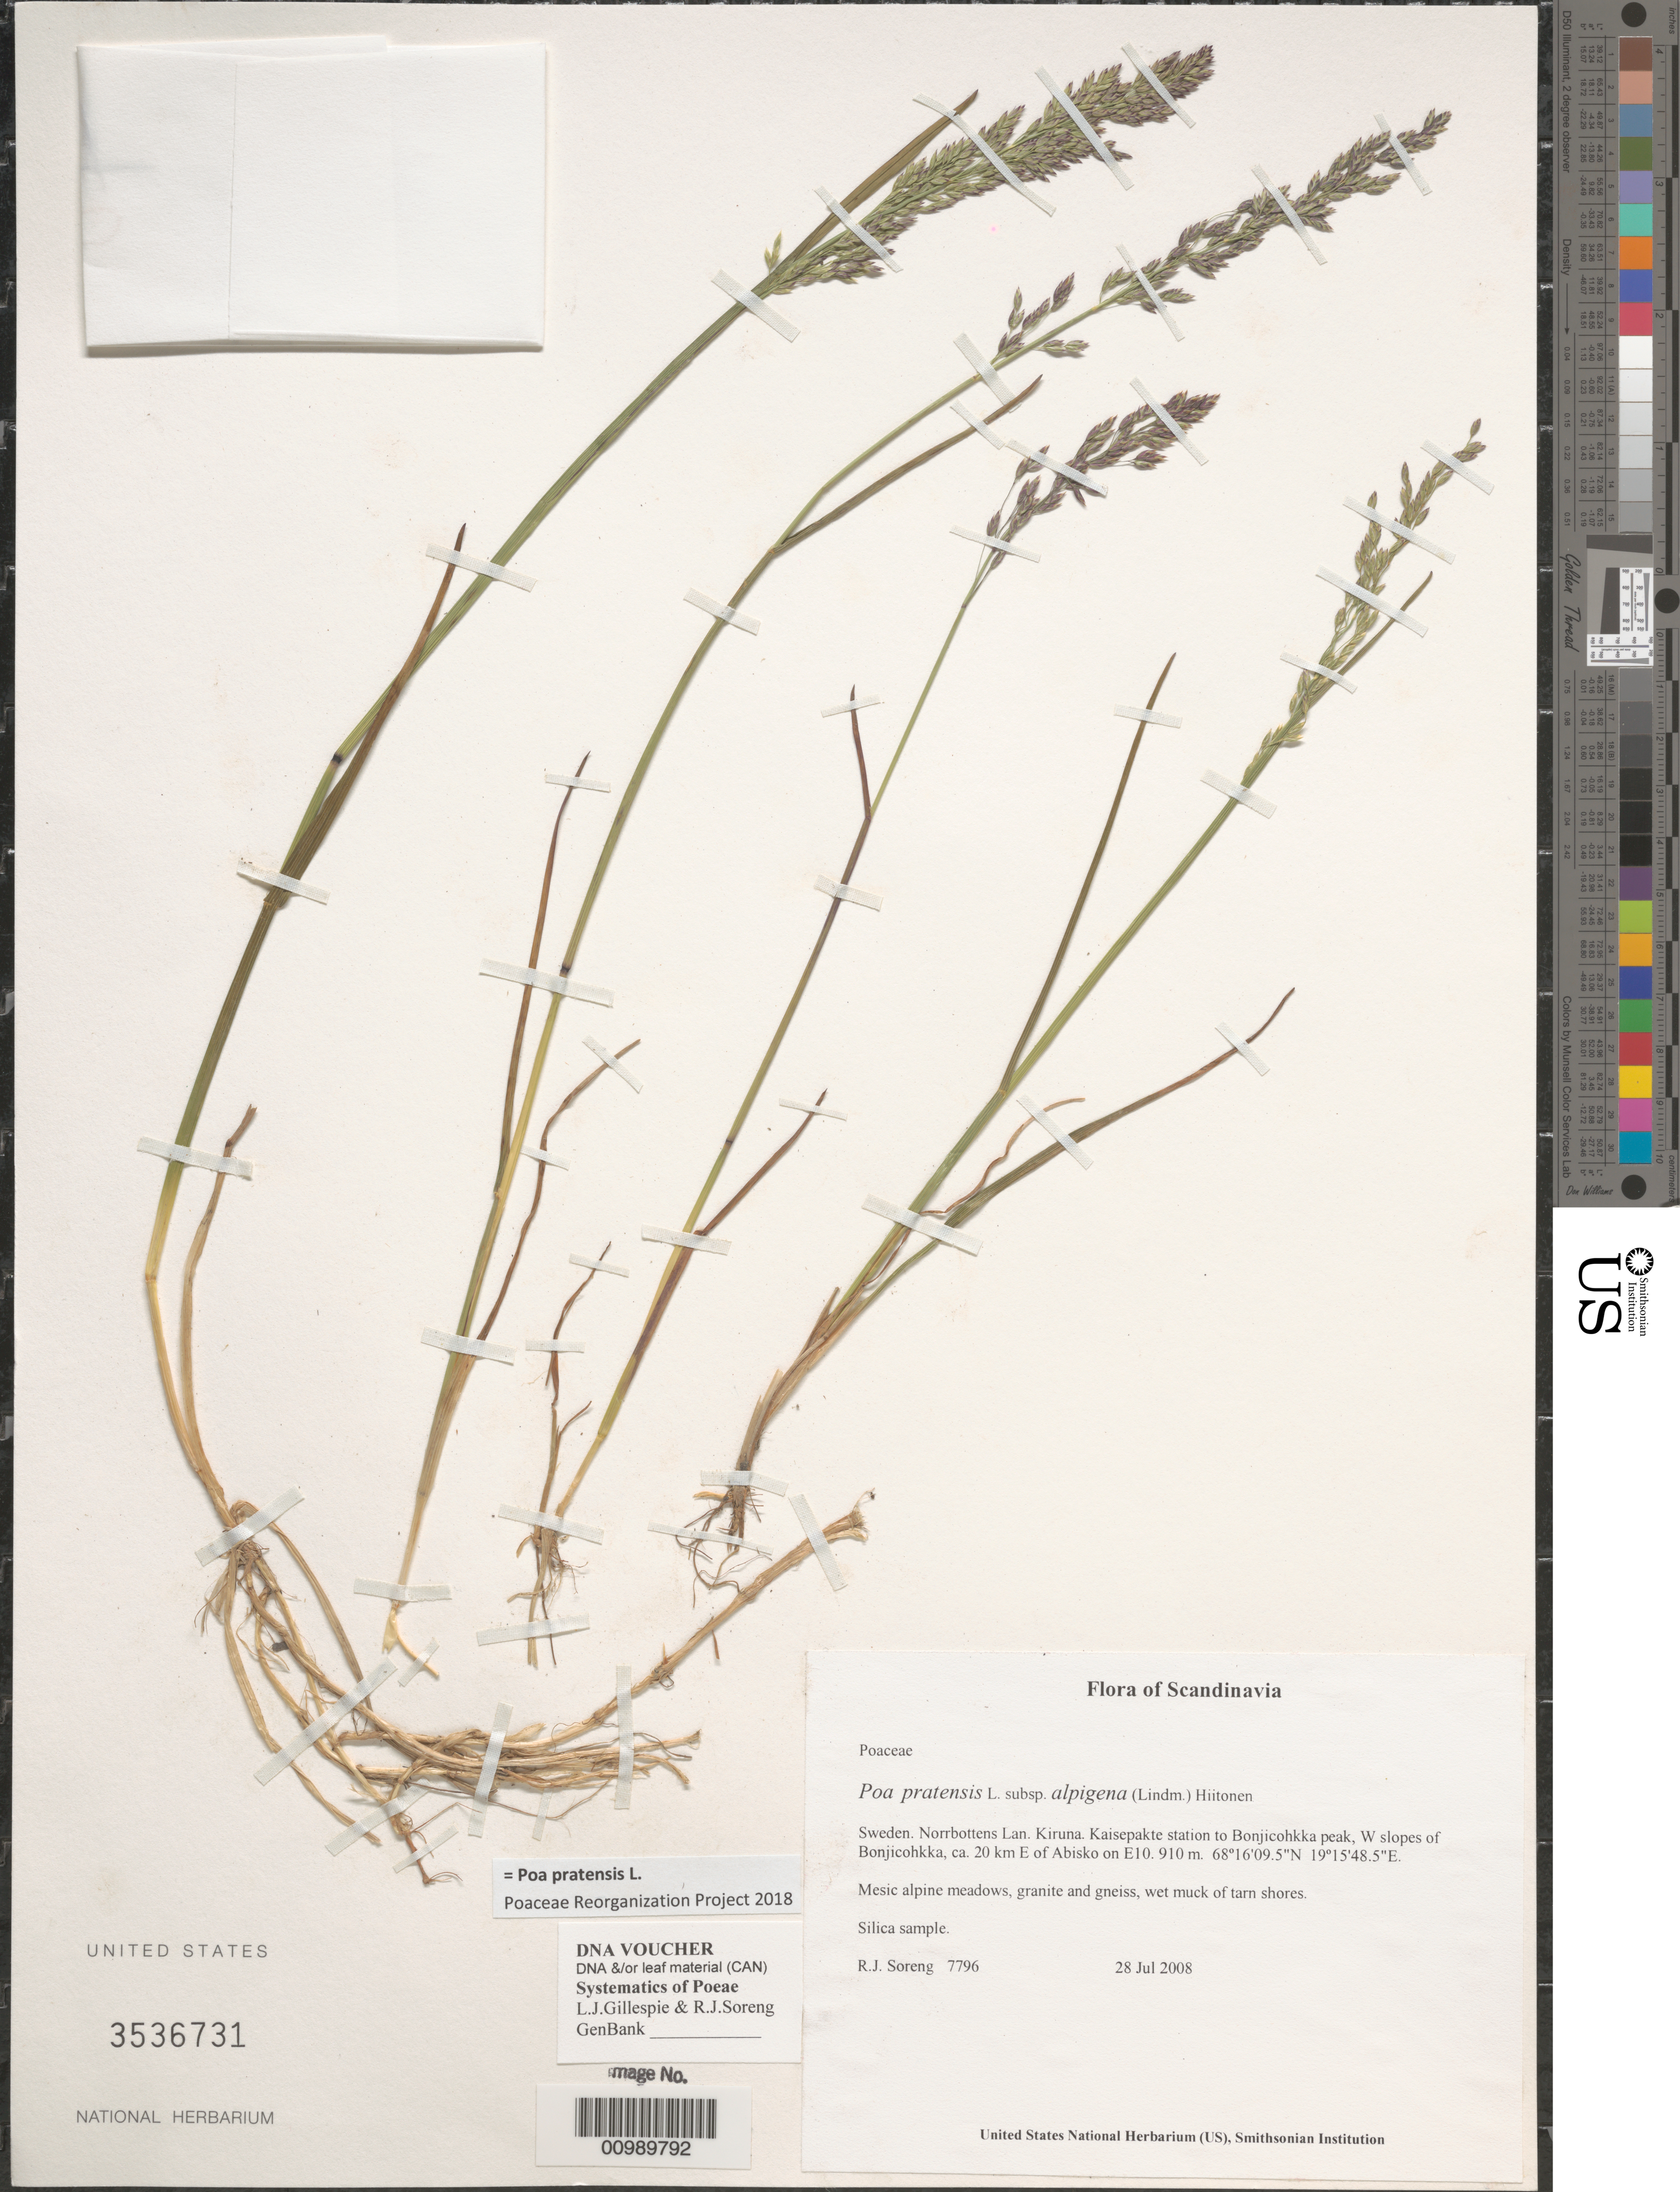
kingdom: Plantae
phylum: Tracheophyta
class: Liliopsida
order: Poales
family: Poaceae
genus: Poa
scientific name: Poa pratensis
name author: L.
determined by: Poaceae Reorganization Project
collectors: R. J. Soreng & N. L. Soreng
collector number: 7796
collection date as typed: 28 Jul 2008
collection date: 2008-07-28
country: Sweden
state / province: Norrbotten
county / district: Kiruna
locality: Kaisepakte station to Bonjicohkka peak, W slopes of Bonjicohkka, ca. 20 km E of Abisko on E10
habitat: Mesic alpine meadows, granite and gneiss, wet muck of tarn shores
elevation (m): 910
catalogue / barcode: US 3536731